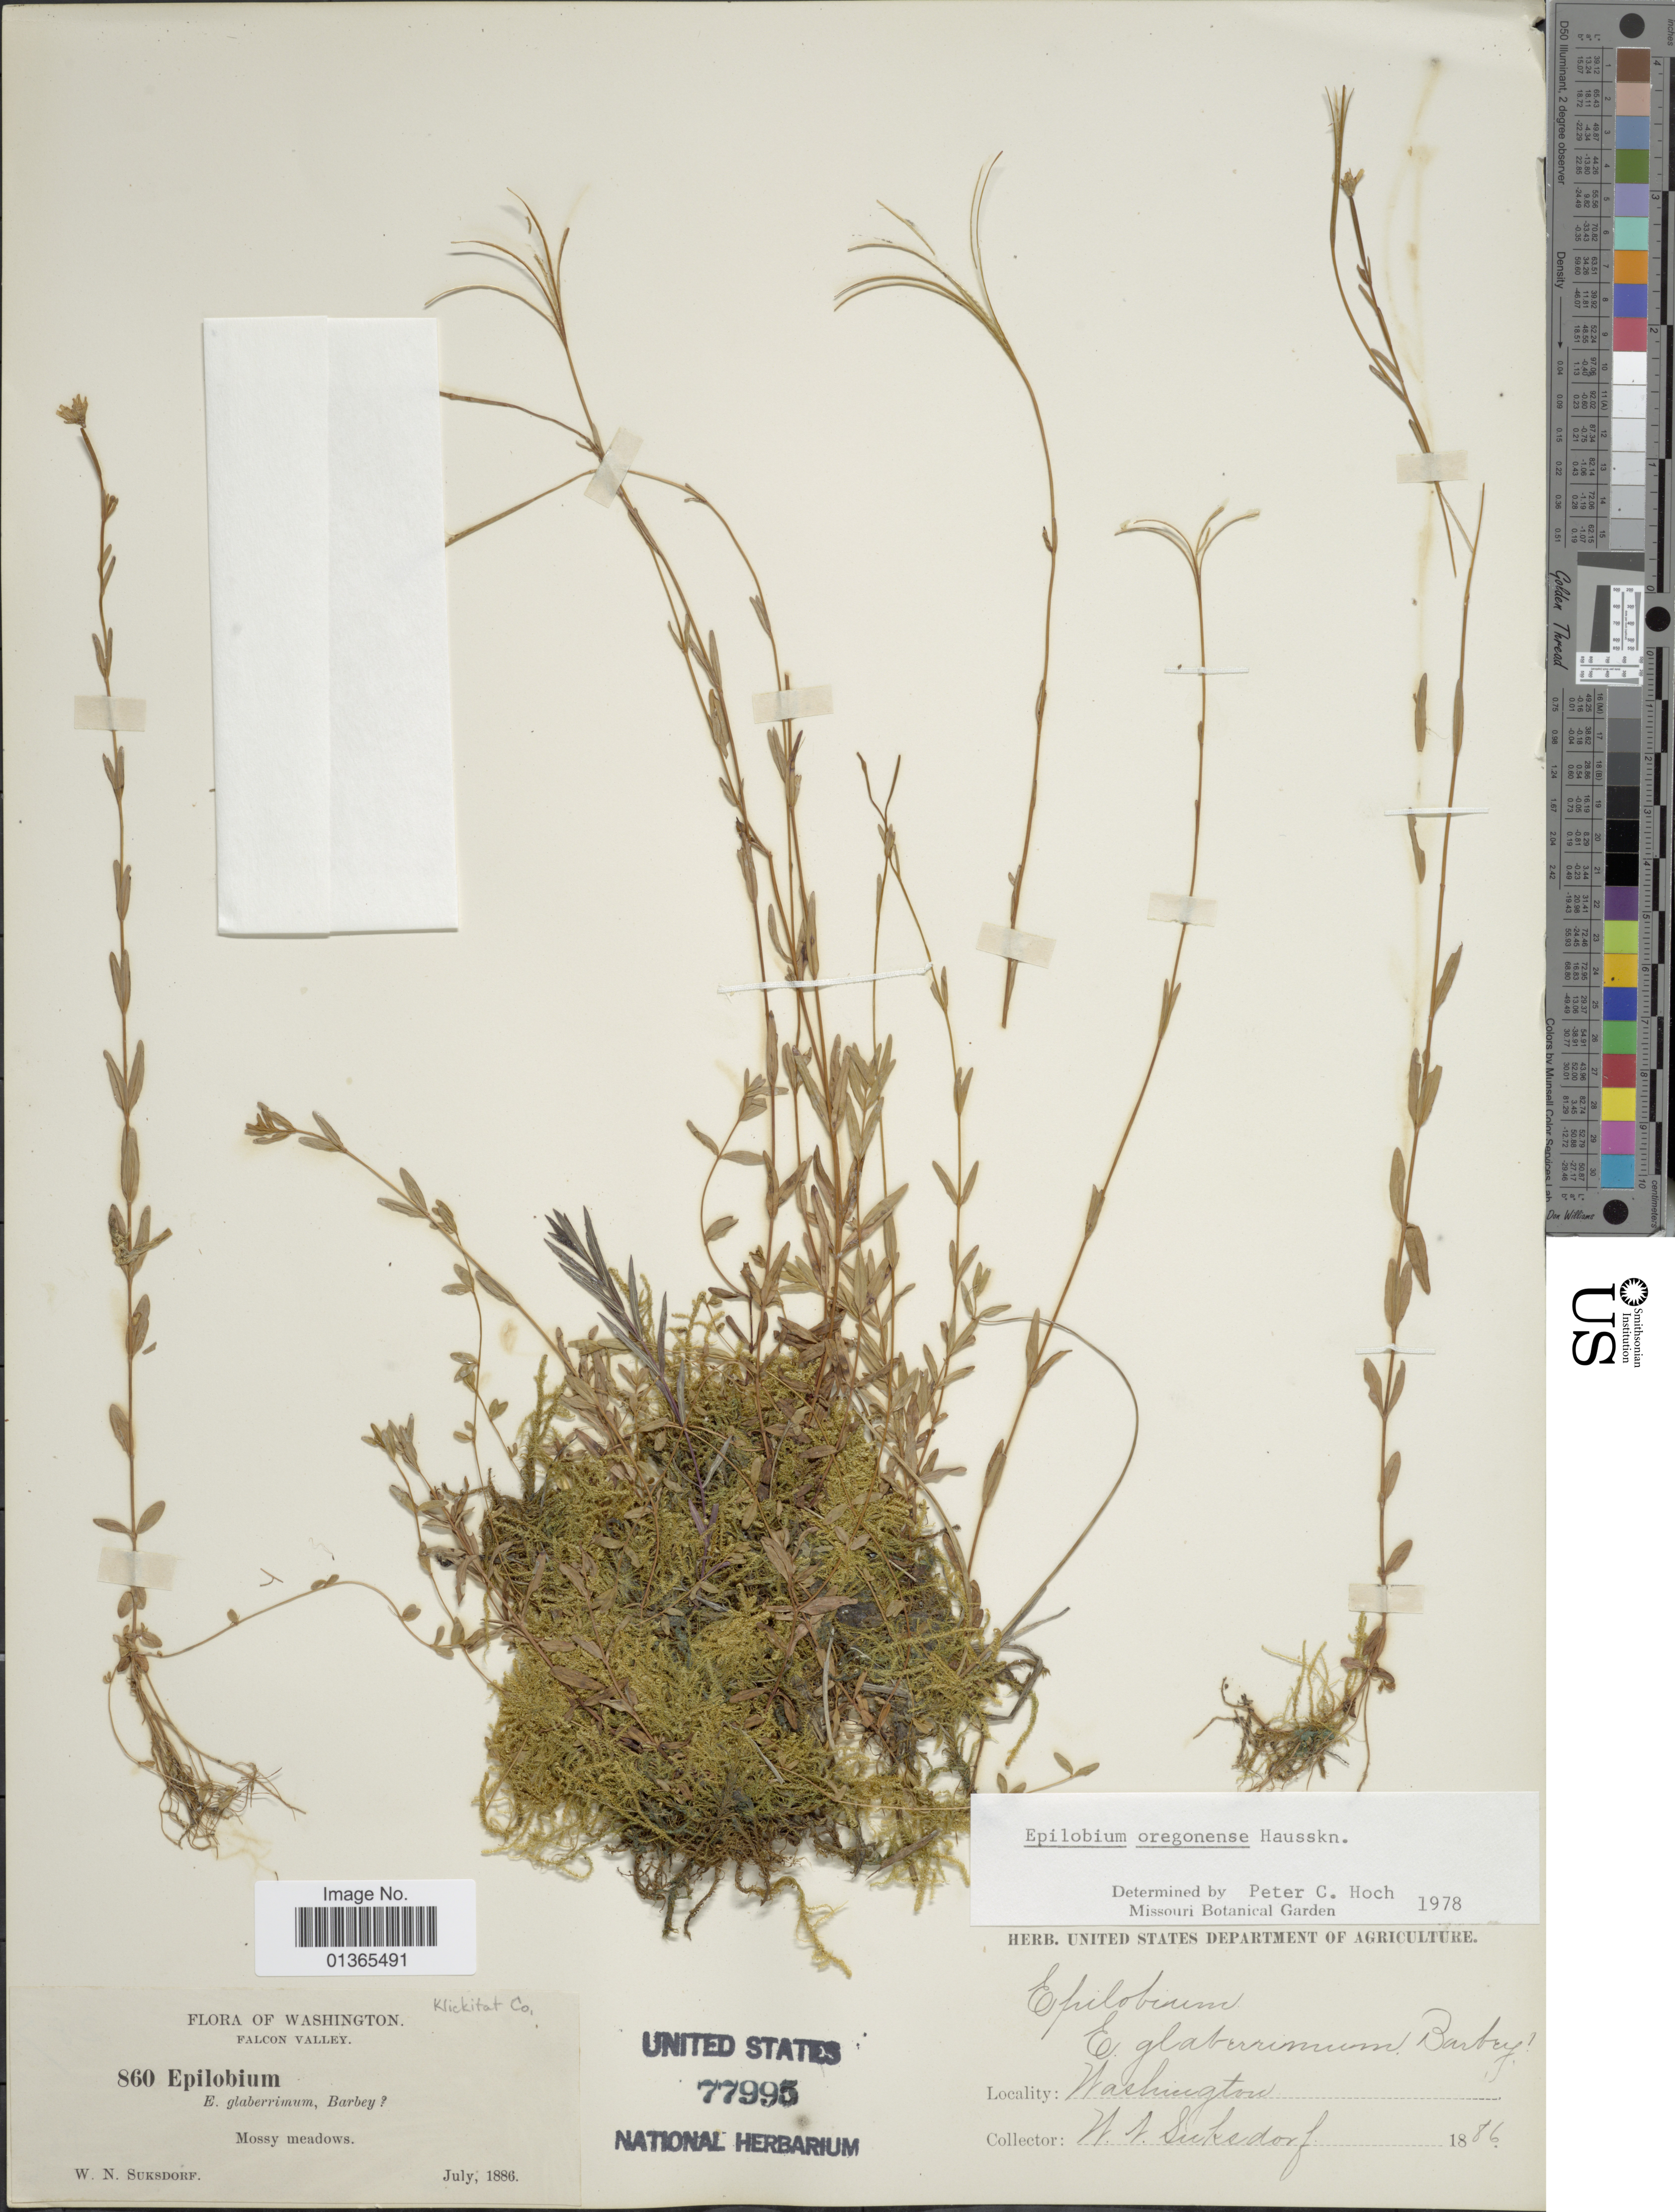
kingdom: Plantae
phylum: Tracheophyta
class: Magnoliopsida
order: Myrtales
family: Onagraceae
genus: Epilobium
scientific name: Epilobium oregonense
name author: Hausskn.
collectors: W. N. Suksdorf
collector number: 860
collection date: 1886-07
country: United States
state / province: Washington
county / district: Klickitat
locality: Klickitat Co. Falcon Valley.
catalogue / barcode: US 77995